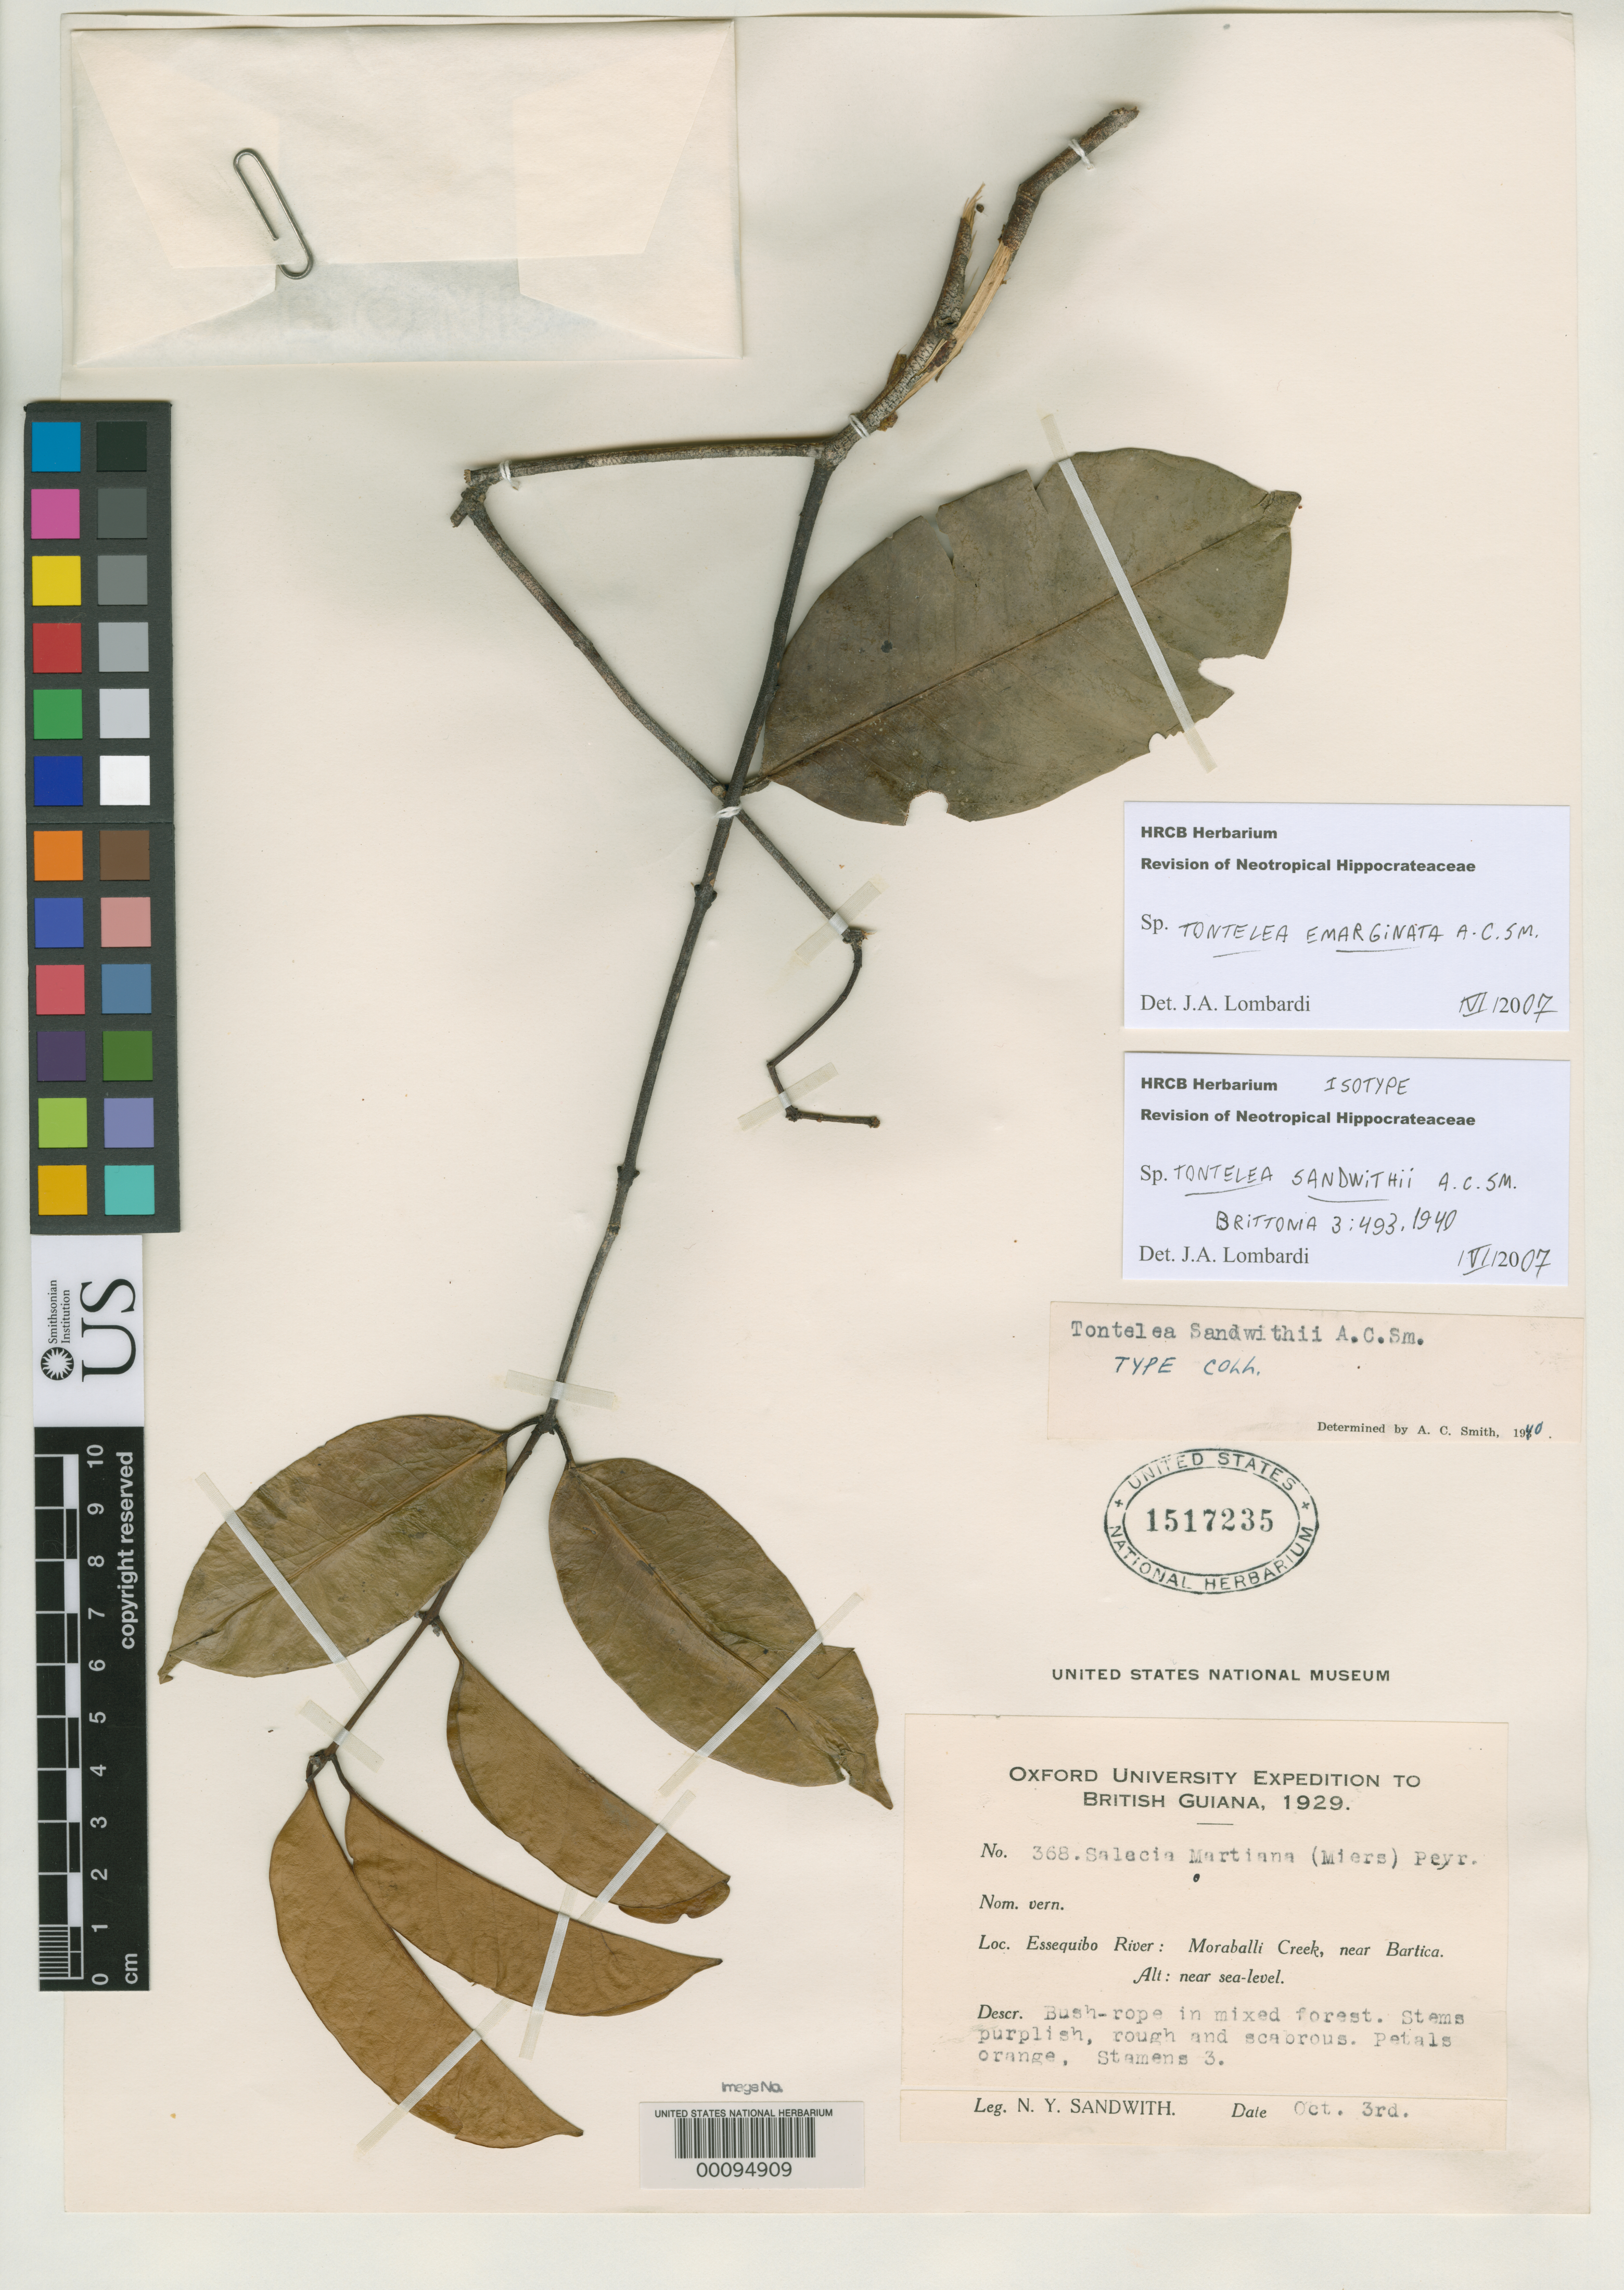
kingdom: Plantae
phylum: Tracheophyta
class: Magnoliopsida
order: Celastrales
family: Celastraceae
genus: Tontelea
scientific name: Tontelea sandwithii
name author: A.C. Sm.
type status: Isotype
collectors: N. Y. Sandwith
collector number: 368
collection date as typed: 03 Oct 1929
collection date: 1929-10-03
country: Guyana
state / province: Mazaruni / Potaro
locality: Essequibo River, Moraballi Creek, near Bartica; alt. "sea level".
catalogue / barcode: US 1517235